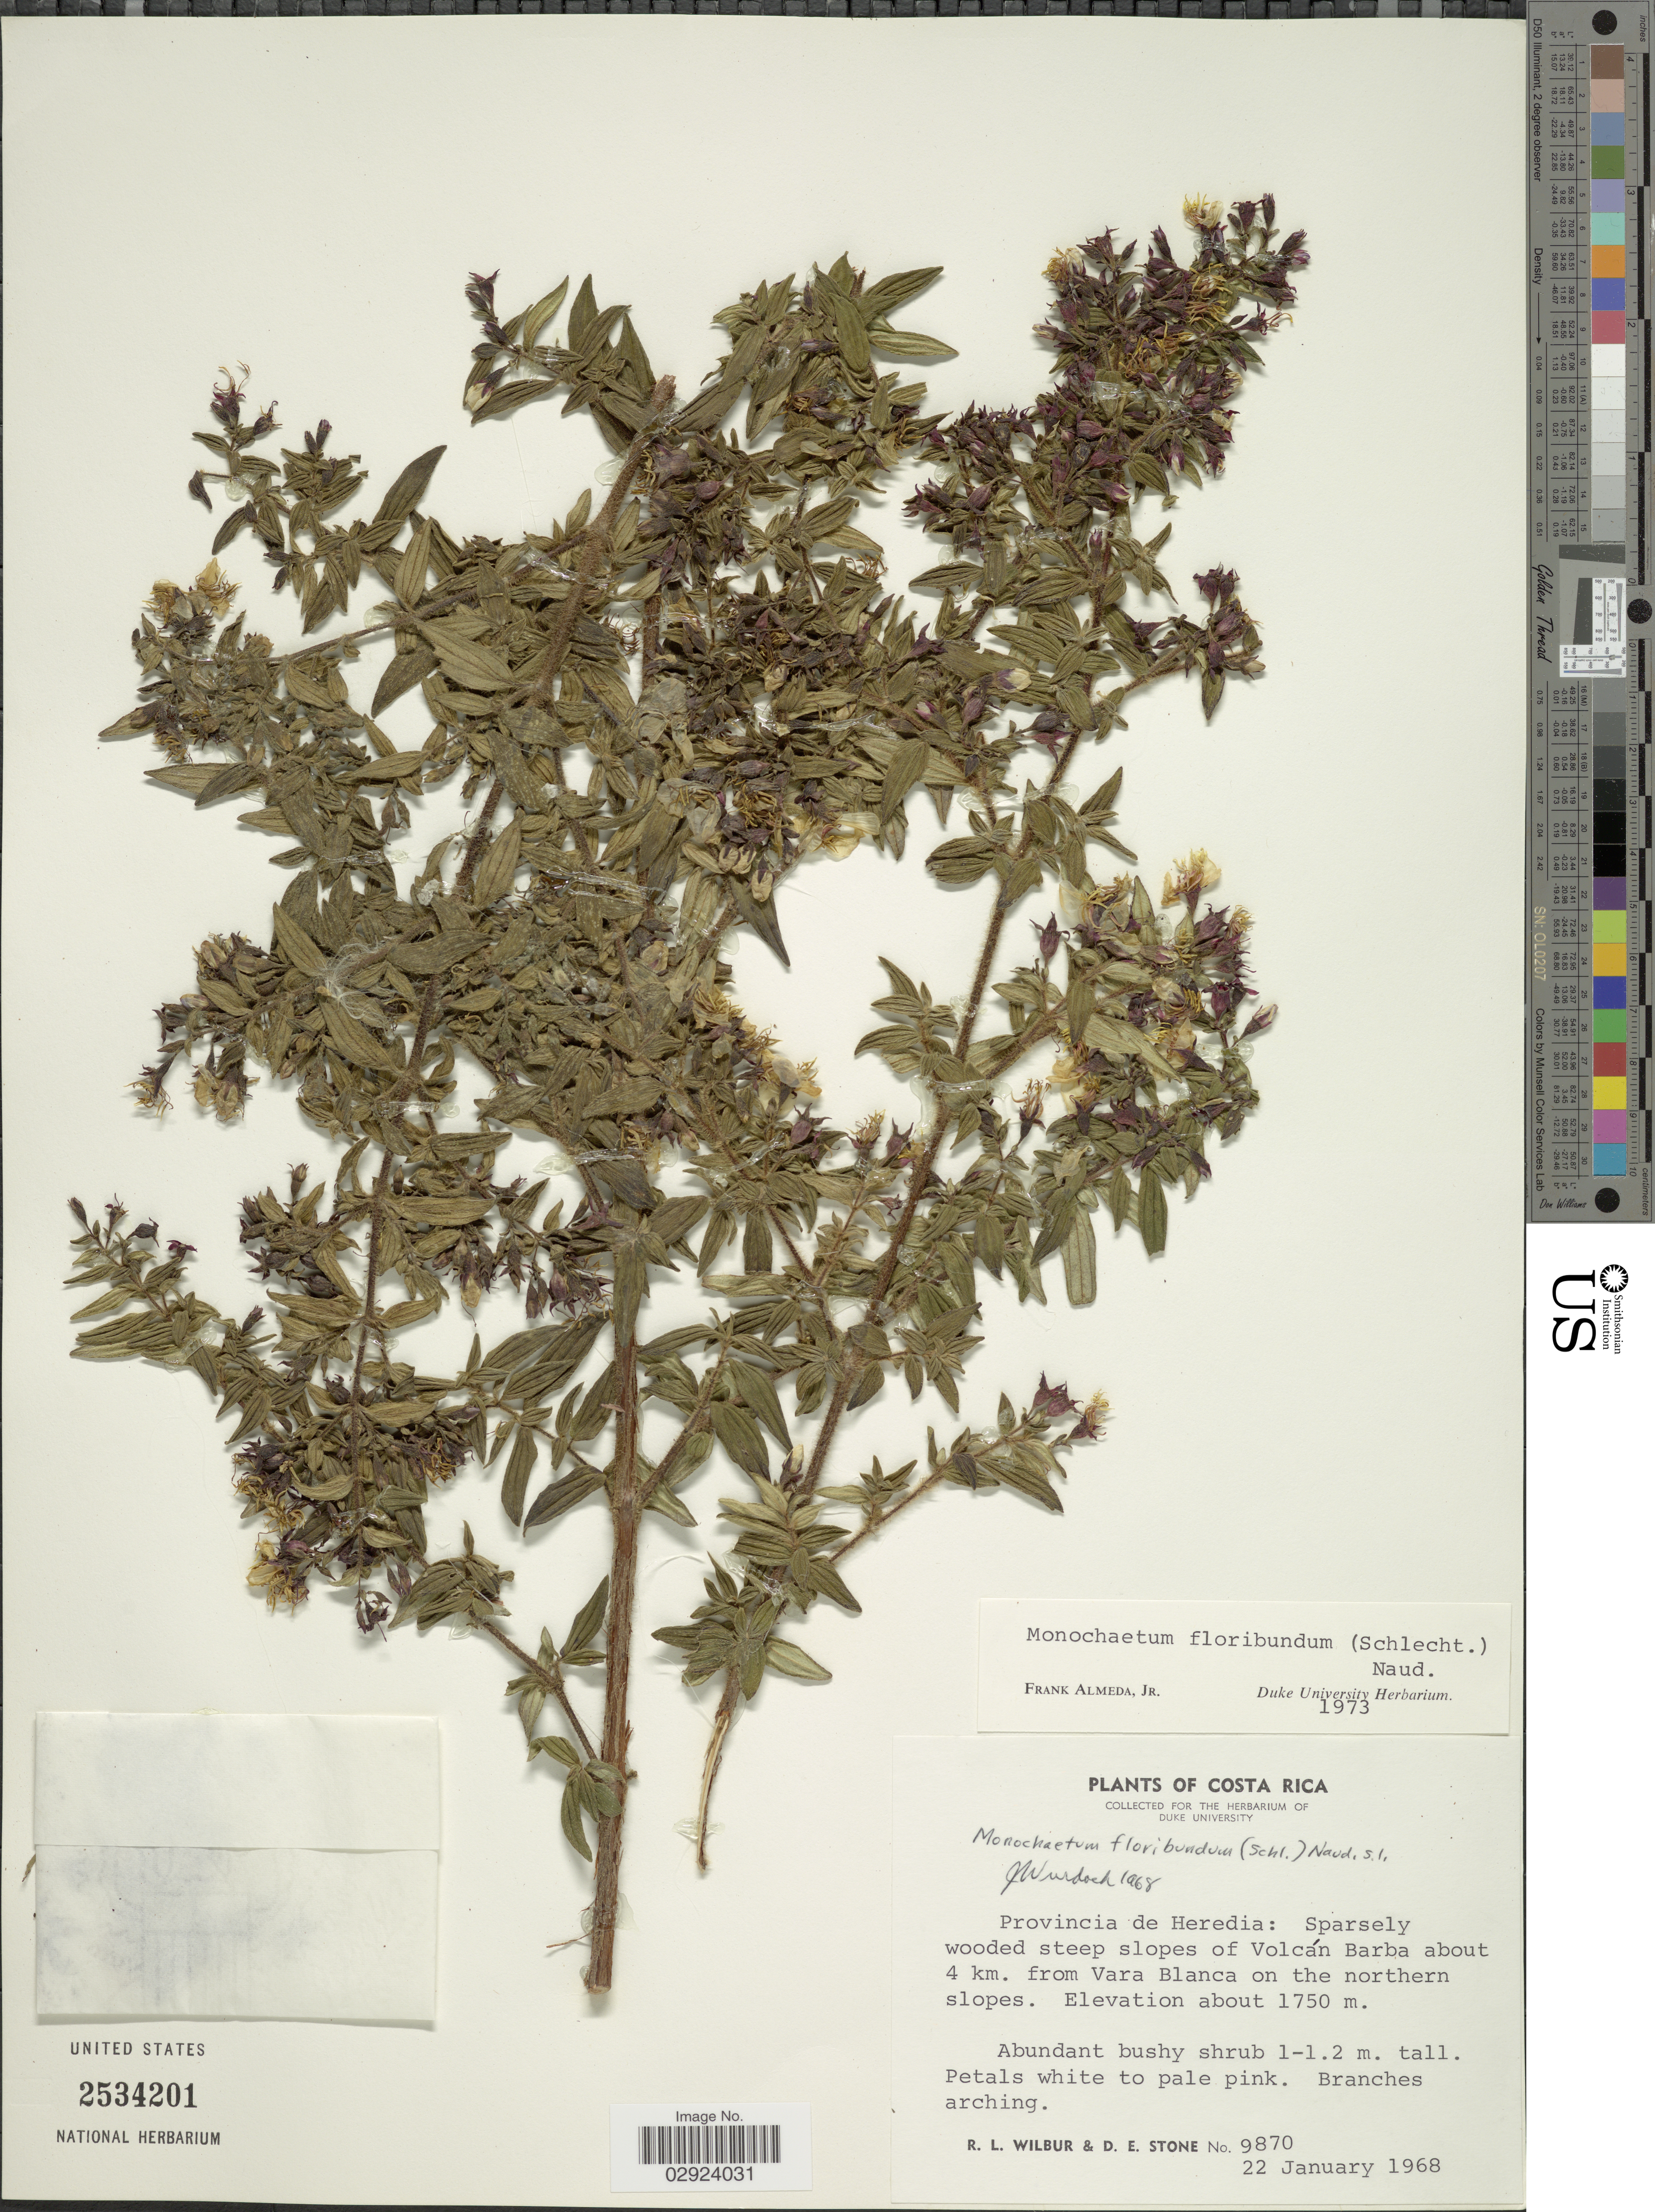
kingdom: Plantae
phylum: Tracheophyta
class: Magnoliopsida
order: Myrtales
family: Melastomataceae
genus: Monochaetum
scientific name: Monochaetum floribundum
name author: (Schltdl.) Naudin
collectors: R. L. Wilbur & D. E. Stone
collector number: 9870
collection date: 1968-01-22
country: Costa Rica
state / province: Heredia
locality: Sparsely wooded steep slopes of Volcán Barba about 4 km. from Vara Blanca on the northern slopes.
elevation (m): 1750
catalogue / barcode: US 2534201